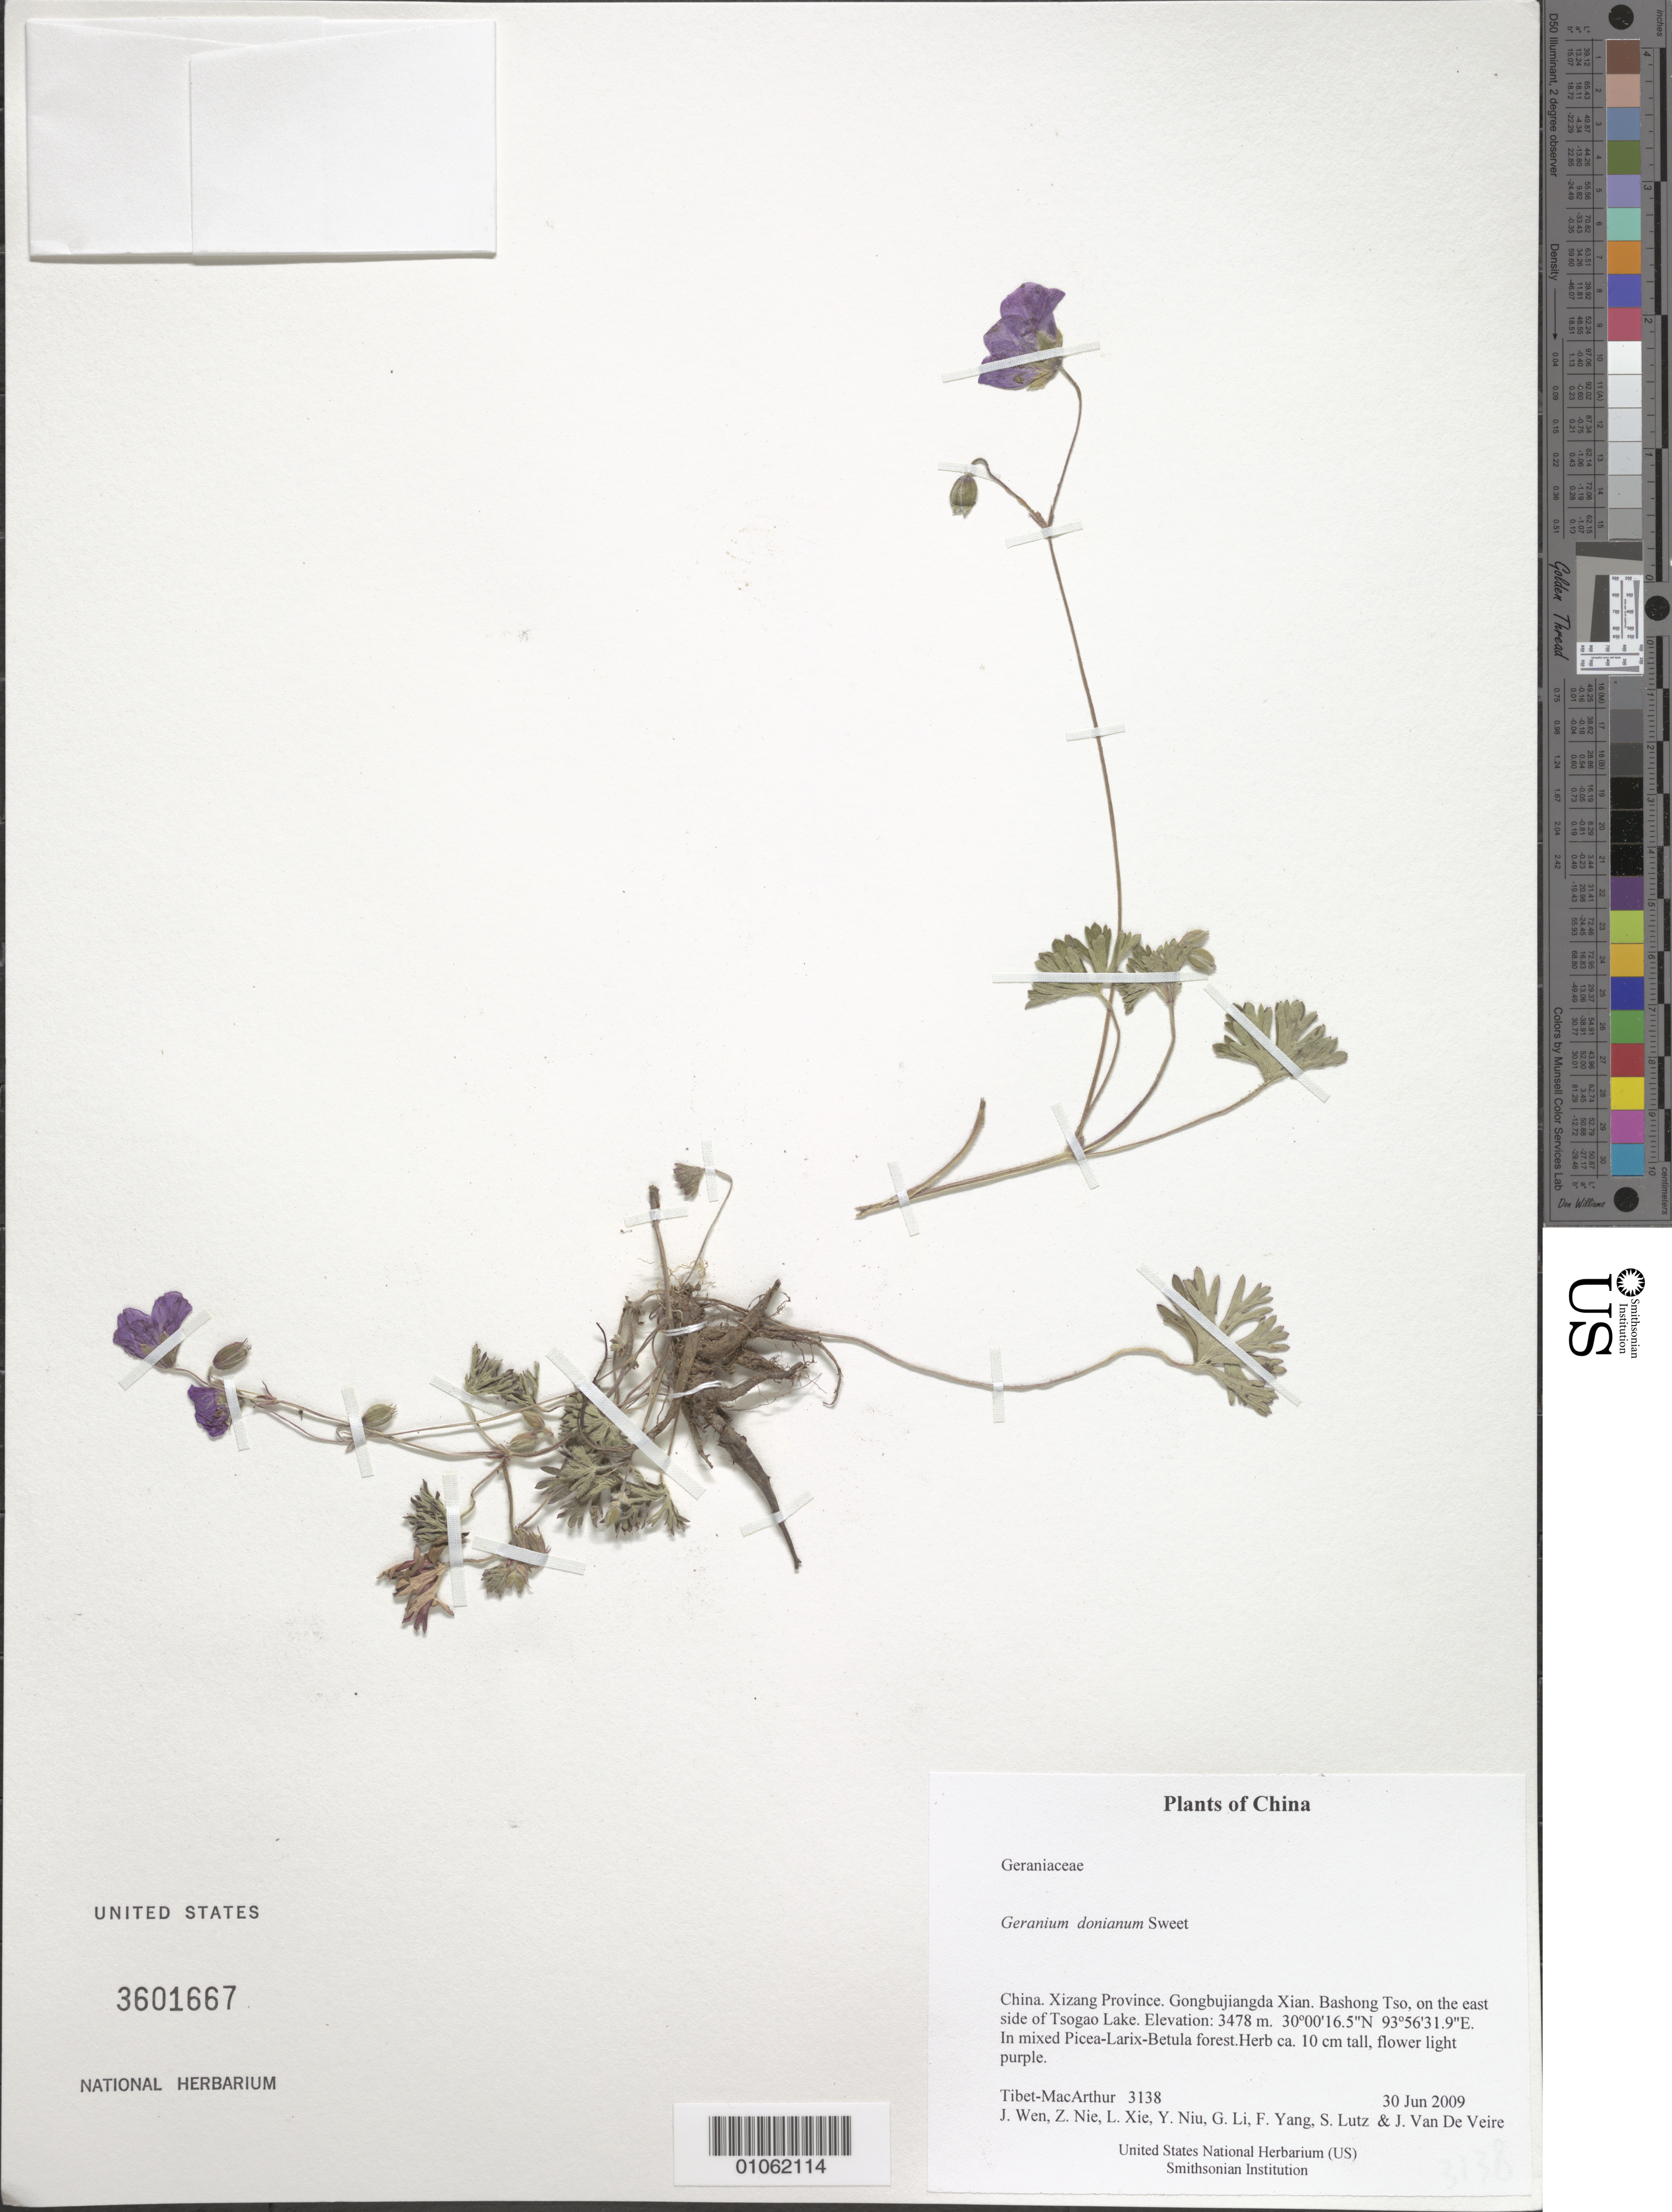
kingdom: Plantae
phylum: Tracheophyta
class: Magnoliopsida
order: Geraniales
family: Geraniaceae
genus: Geranium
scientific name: Geranium donianum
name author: Sweet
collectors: Tibet-MacArthur, J. Wen, Z. Nie, L. Xie, Y. Niu, G. Li, F. Yang, S. Lutz & J. Van De Veire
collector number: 3138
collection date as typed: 30 Jun 2009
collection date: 2009-06-30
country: China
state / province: Xizang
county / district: Gongbujiangda Xian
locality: Bashong Tso, on the east side of Tsogao Lake.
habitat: In mixed Picea-Larix-Betula forest.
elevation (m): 3478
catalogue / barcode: US 3601667